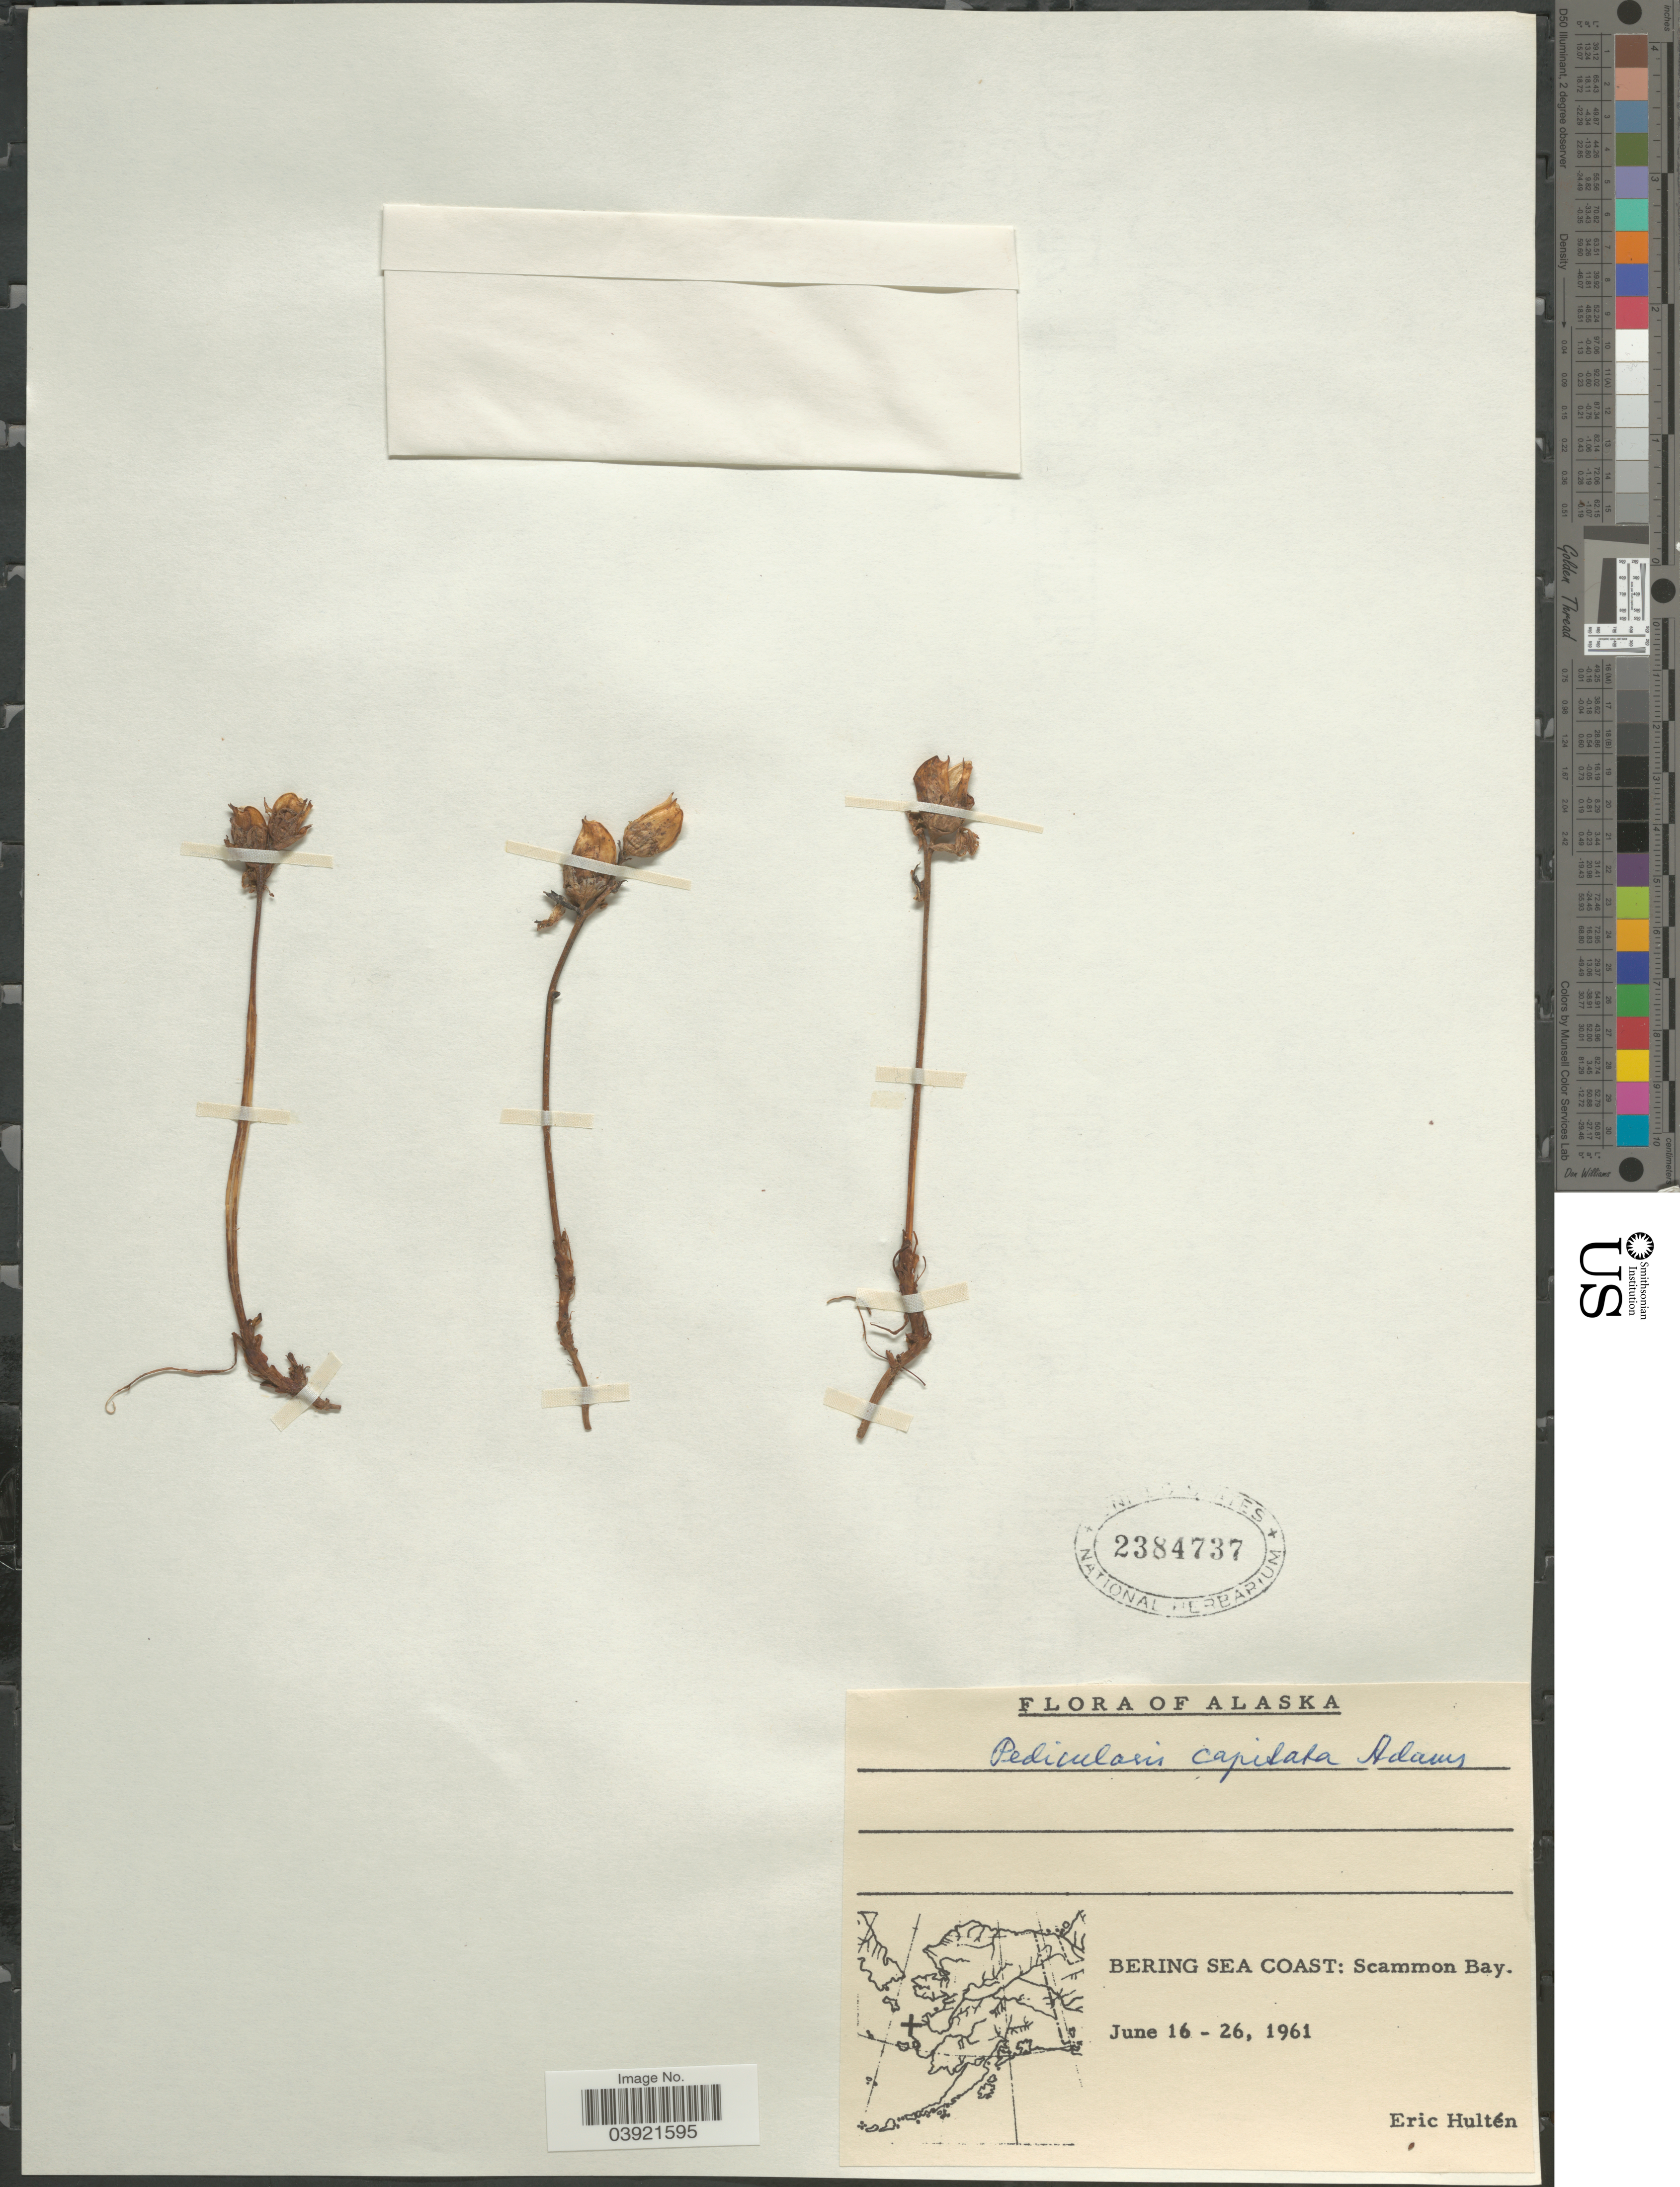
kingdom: Plantae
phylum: Tracheophyta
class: Magnoliopsida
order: Lamiales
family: Orobanchaceae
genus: Pedicularis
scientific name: Pedicularis capitata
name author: Adams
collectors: E. G. Hultén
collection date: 1961-06-16/1961-06-26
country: United States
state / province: Alaska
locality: Bering Sea Coast: Scammon Bay.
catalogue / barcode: US 2384737